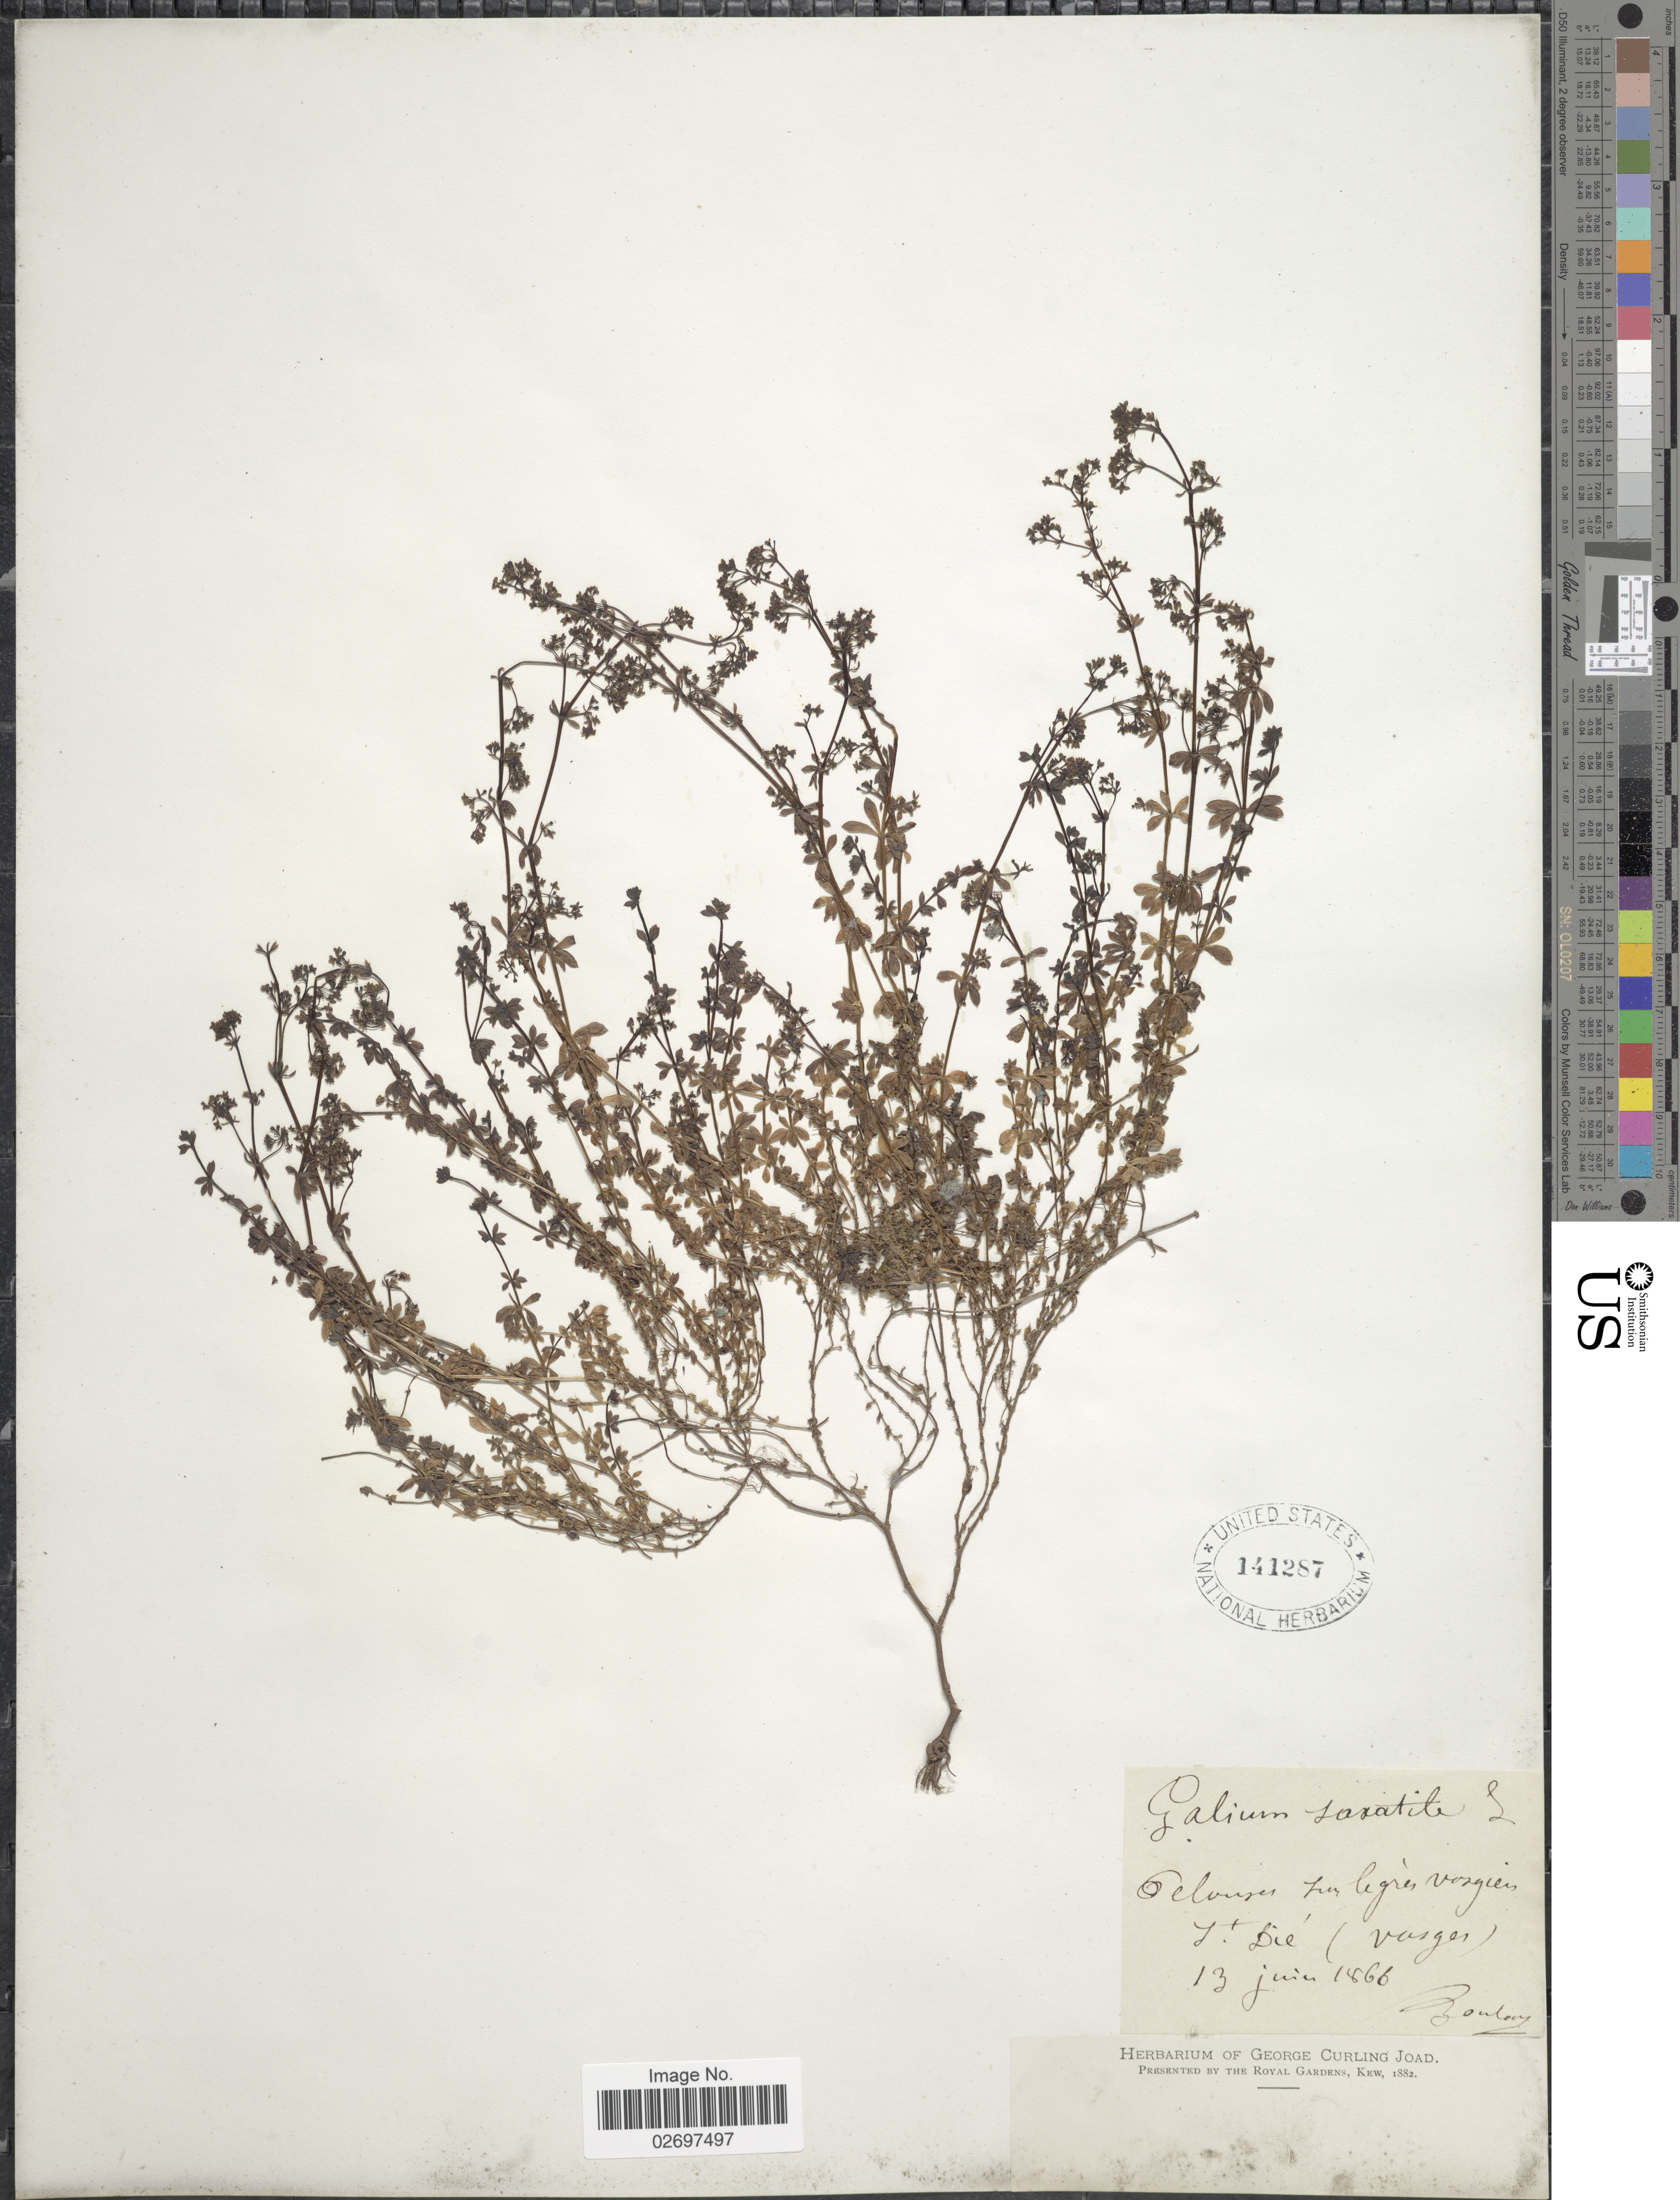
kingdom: Plantae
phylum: Tracheophyta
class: Magnoliopsida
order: Gentianales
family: Rubiaceae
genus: Galium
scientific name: Galium saxatile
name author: L.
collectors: J. Boulay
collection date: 1866-06-13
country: France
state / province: Grand Est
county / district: Vosges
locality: St. Dié (Vosges)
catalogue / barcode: US 141287